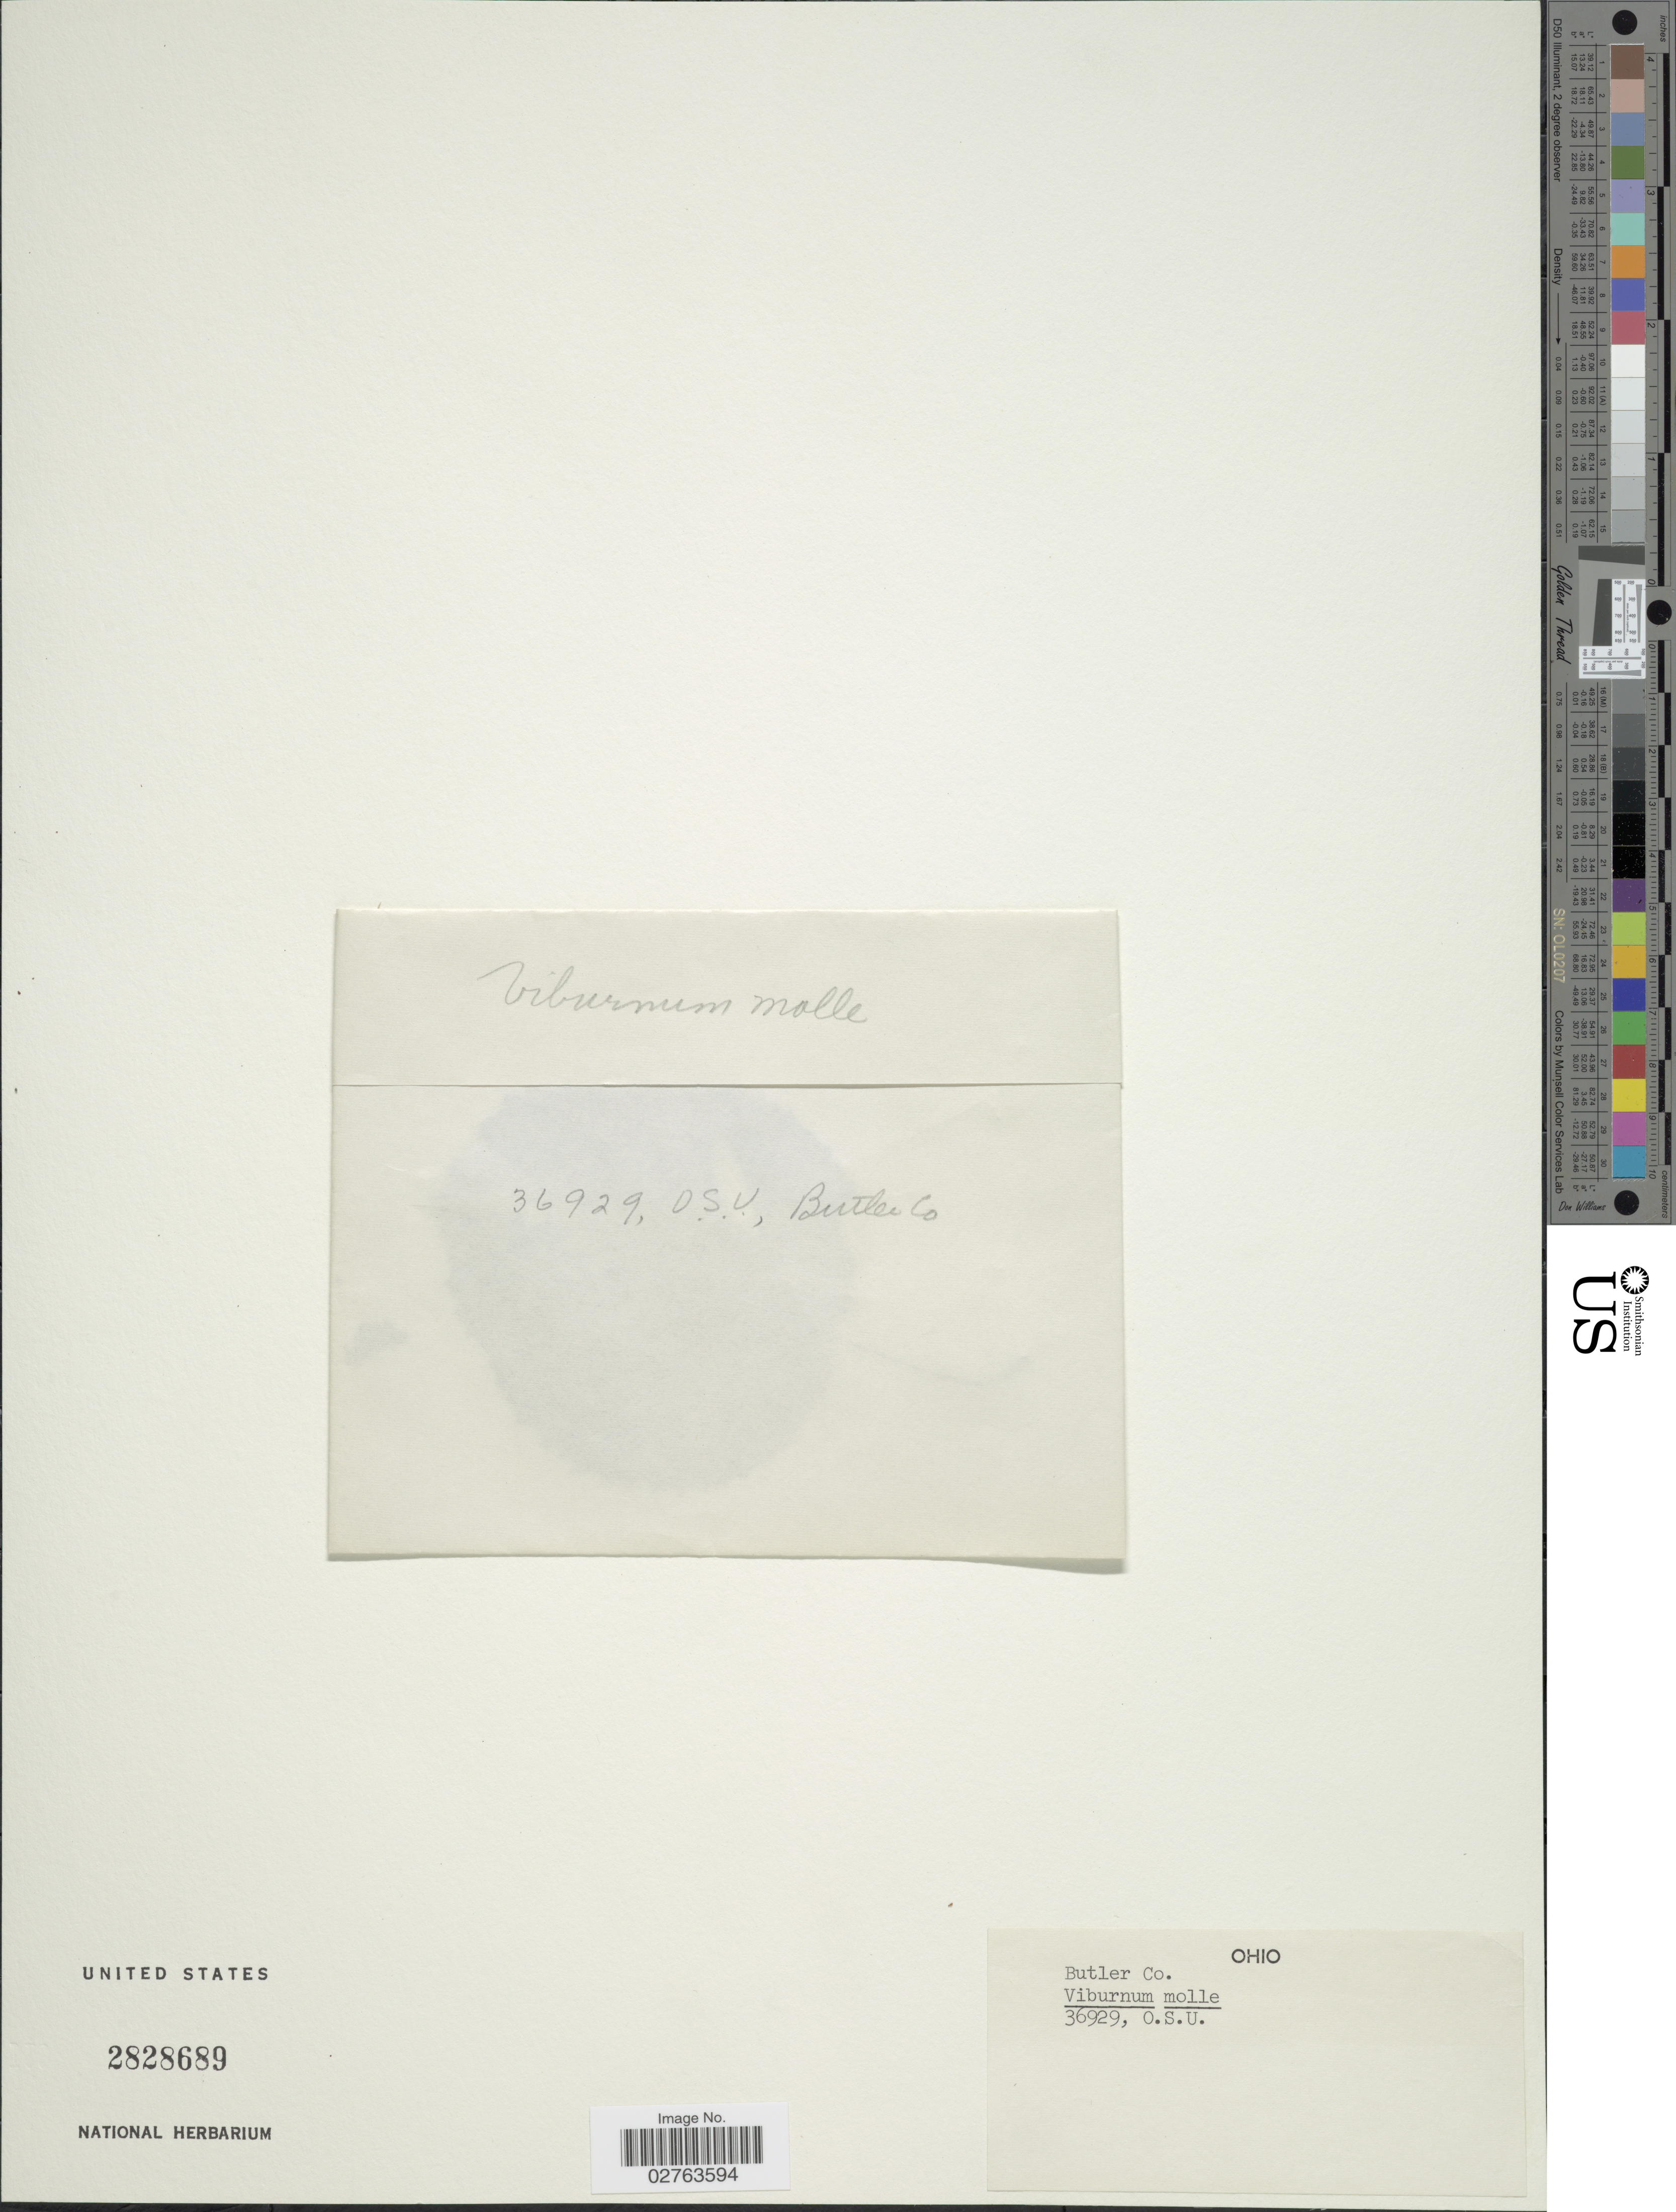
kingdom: Plantae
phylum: Tracheophyta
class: Magnoliopsida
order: Dipsacales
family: Viburnaceae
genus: Viburnum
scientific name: Viburnum molle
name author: Michx.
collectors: O. S. U.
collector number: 36929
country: United States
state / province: Ohio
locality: Butler Co.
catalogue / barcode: US 2828689